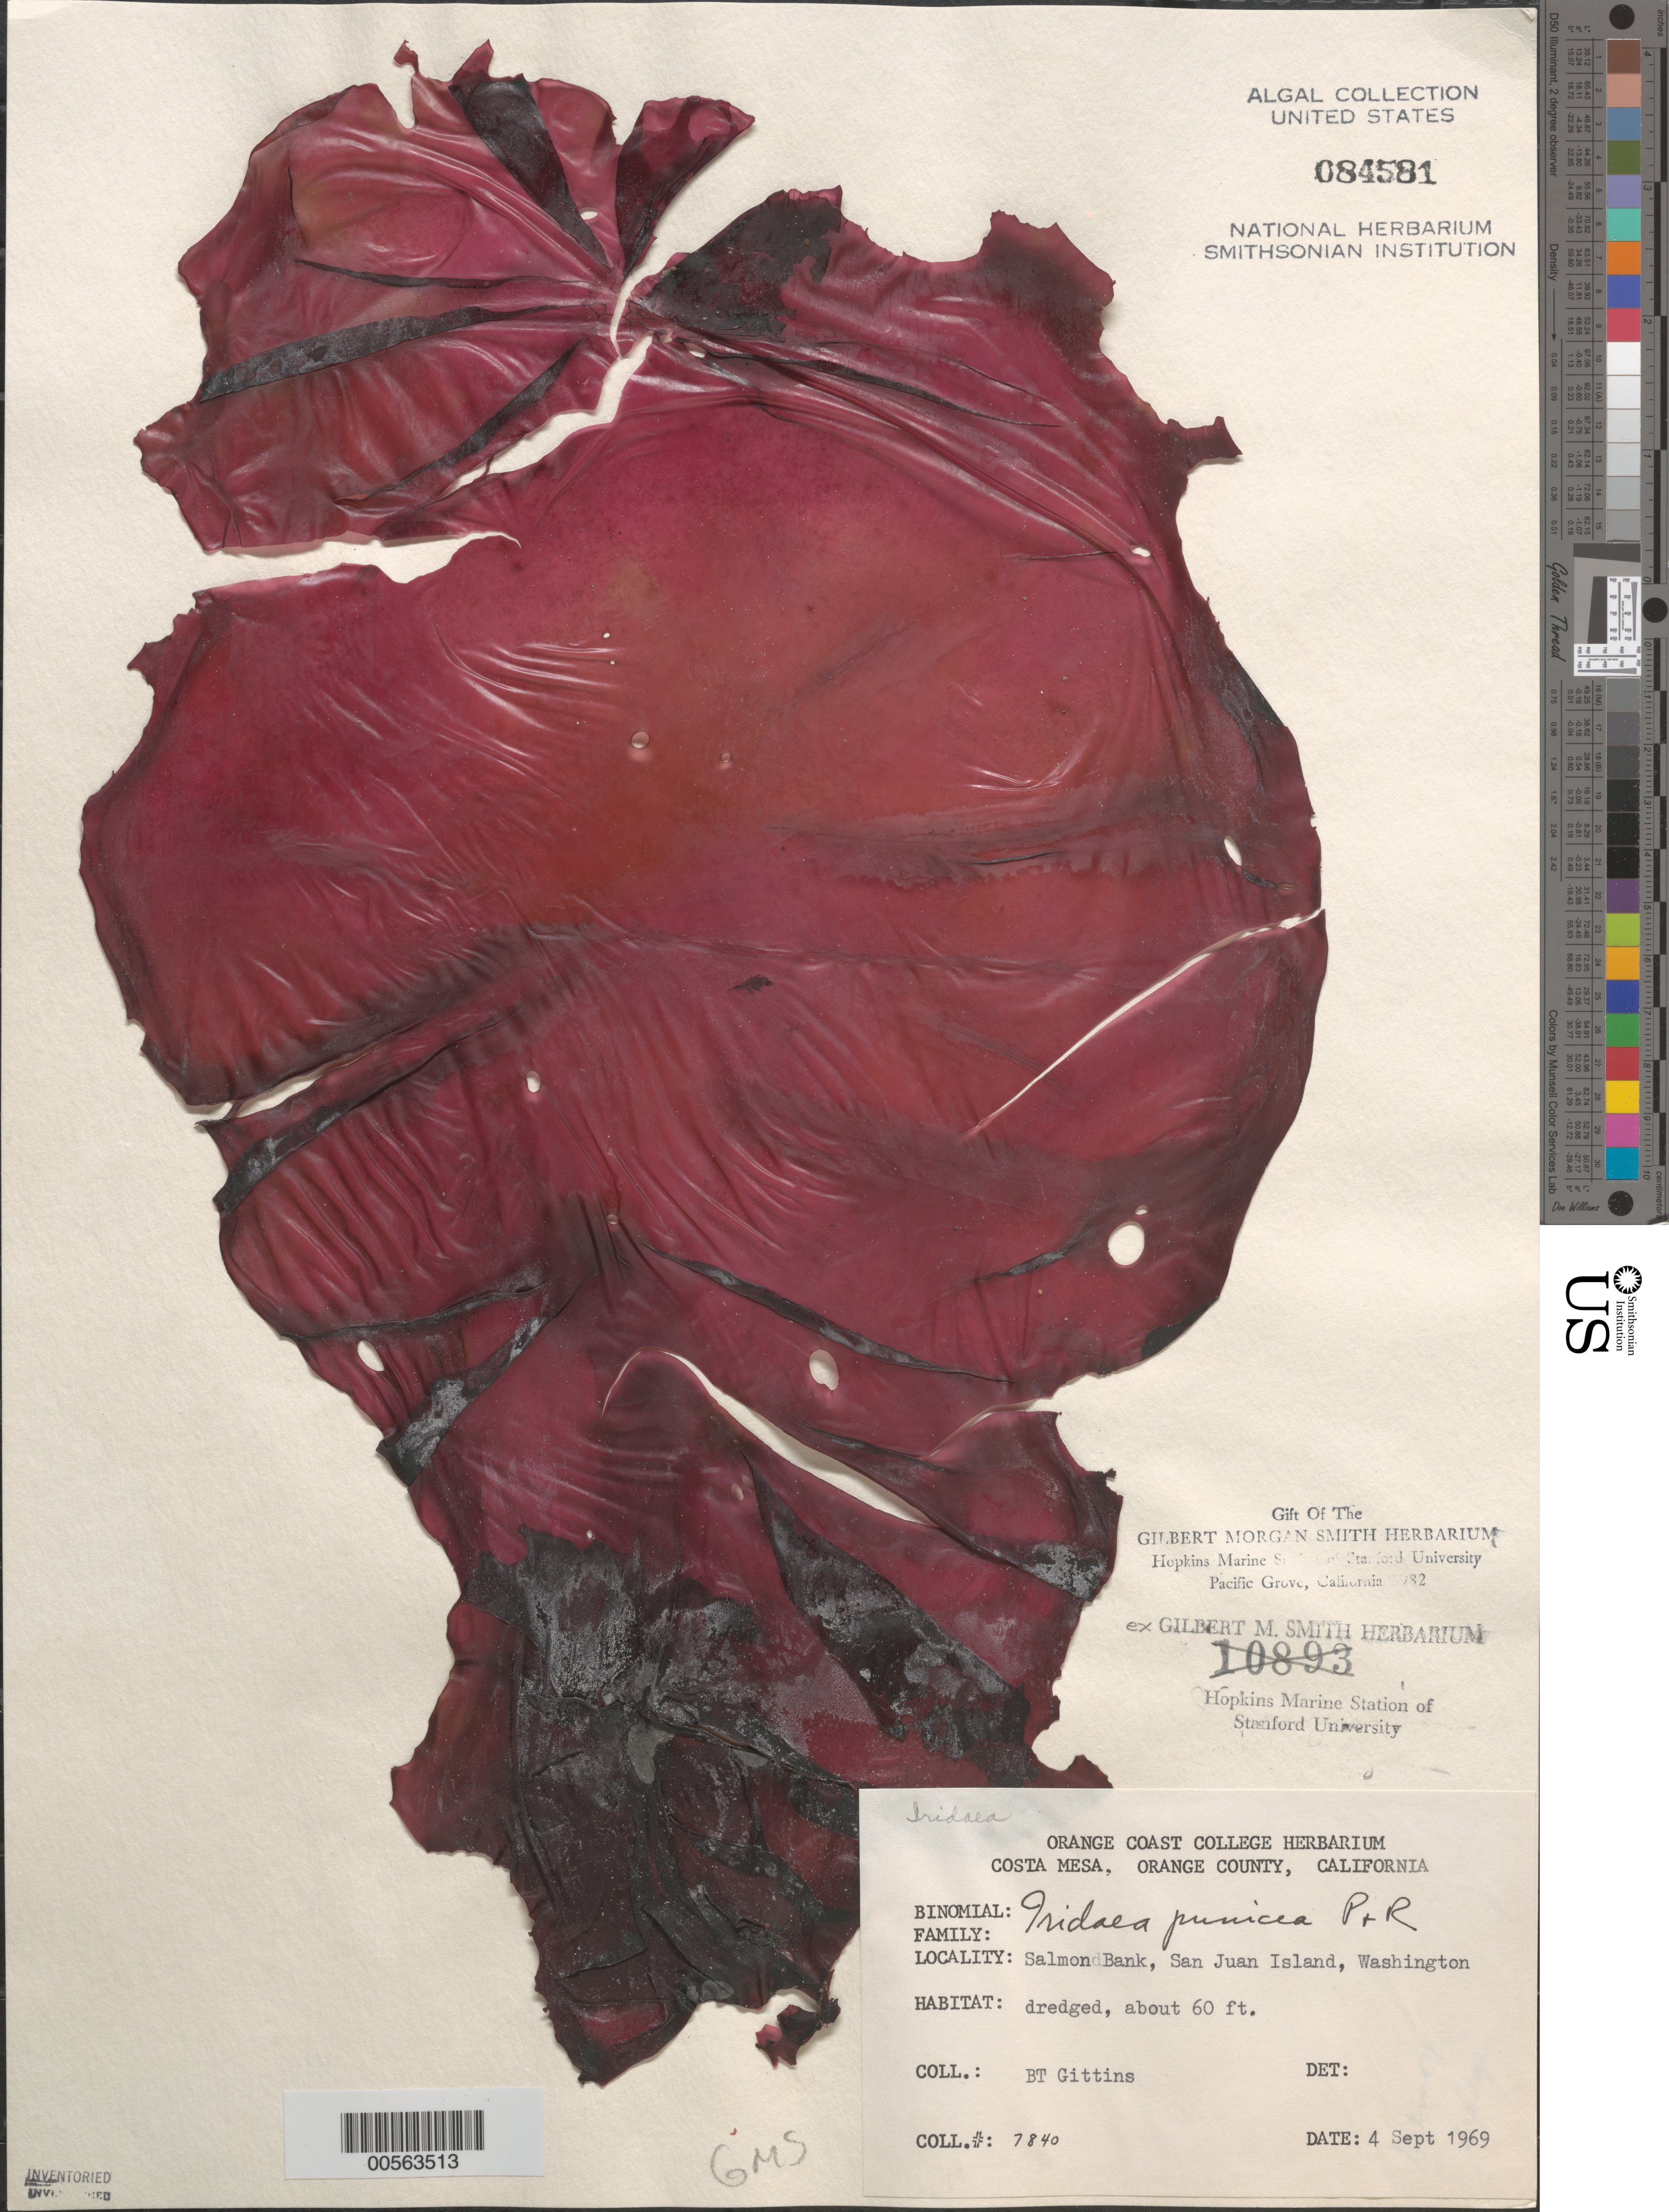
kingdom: Plantae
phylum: Rhodophyta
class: Florideophyceae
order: Gigartinales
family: Furcellariaceae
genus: Turnerella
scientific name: Turnerella mertensiana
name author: (Postels & Rupr.) F. Schmitz in Rosenv.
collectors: B. Gittins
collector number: Btg 7840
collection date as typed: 04 Sep 1969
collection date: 1969-09-04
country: United States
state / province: Washington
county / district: San Juan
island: San Juan Island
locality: Salmon Bank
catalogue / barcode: US 84581